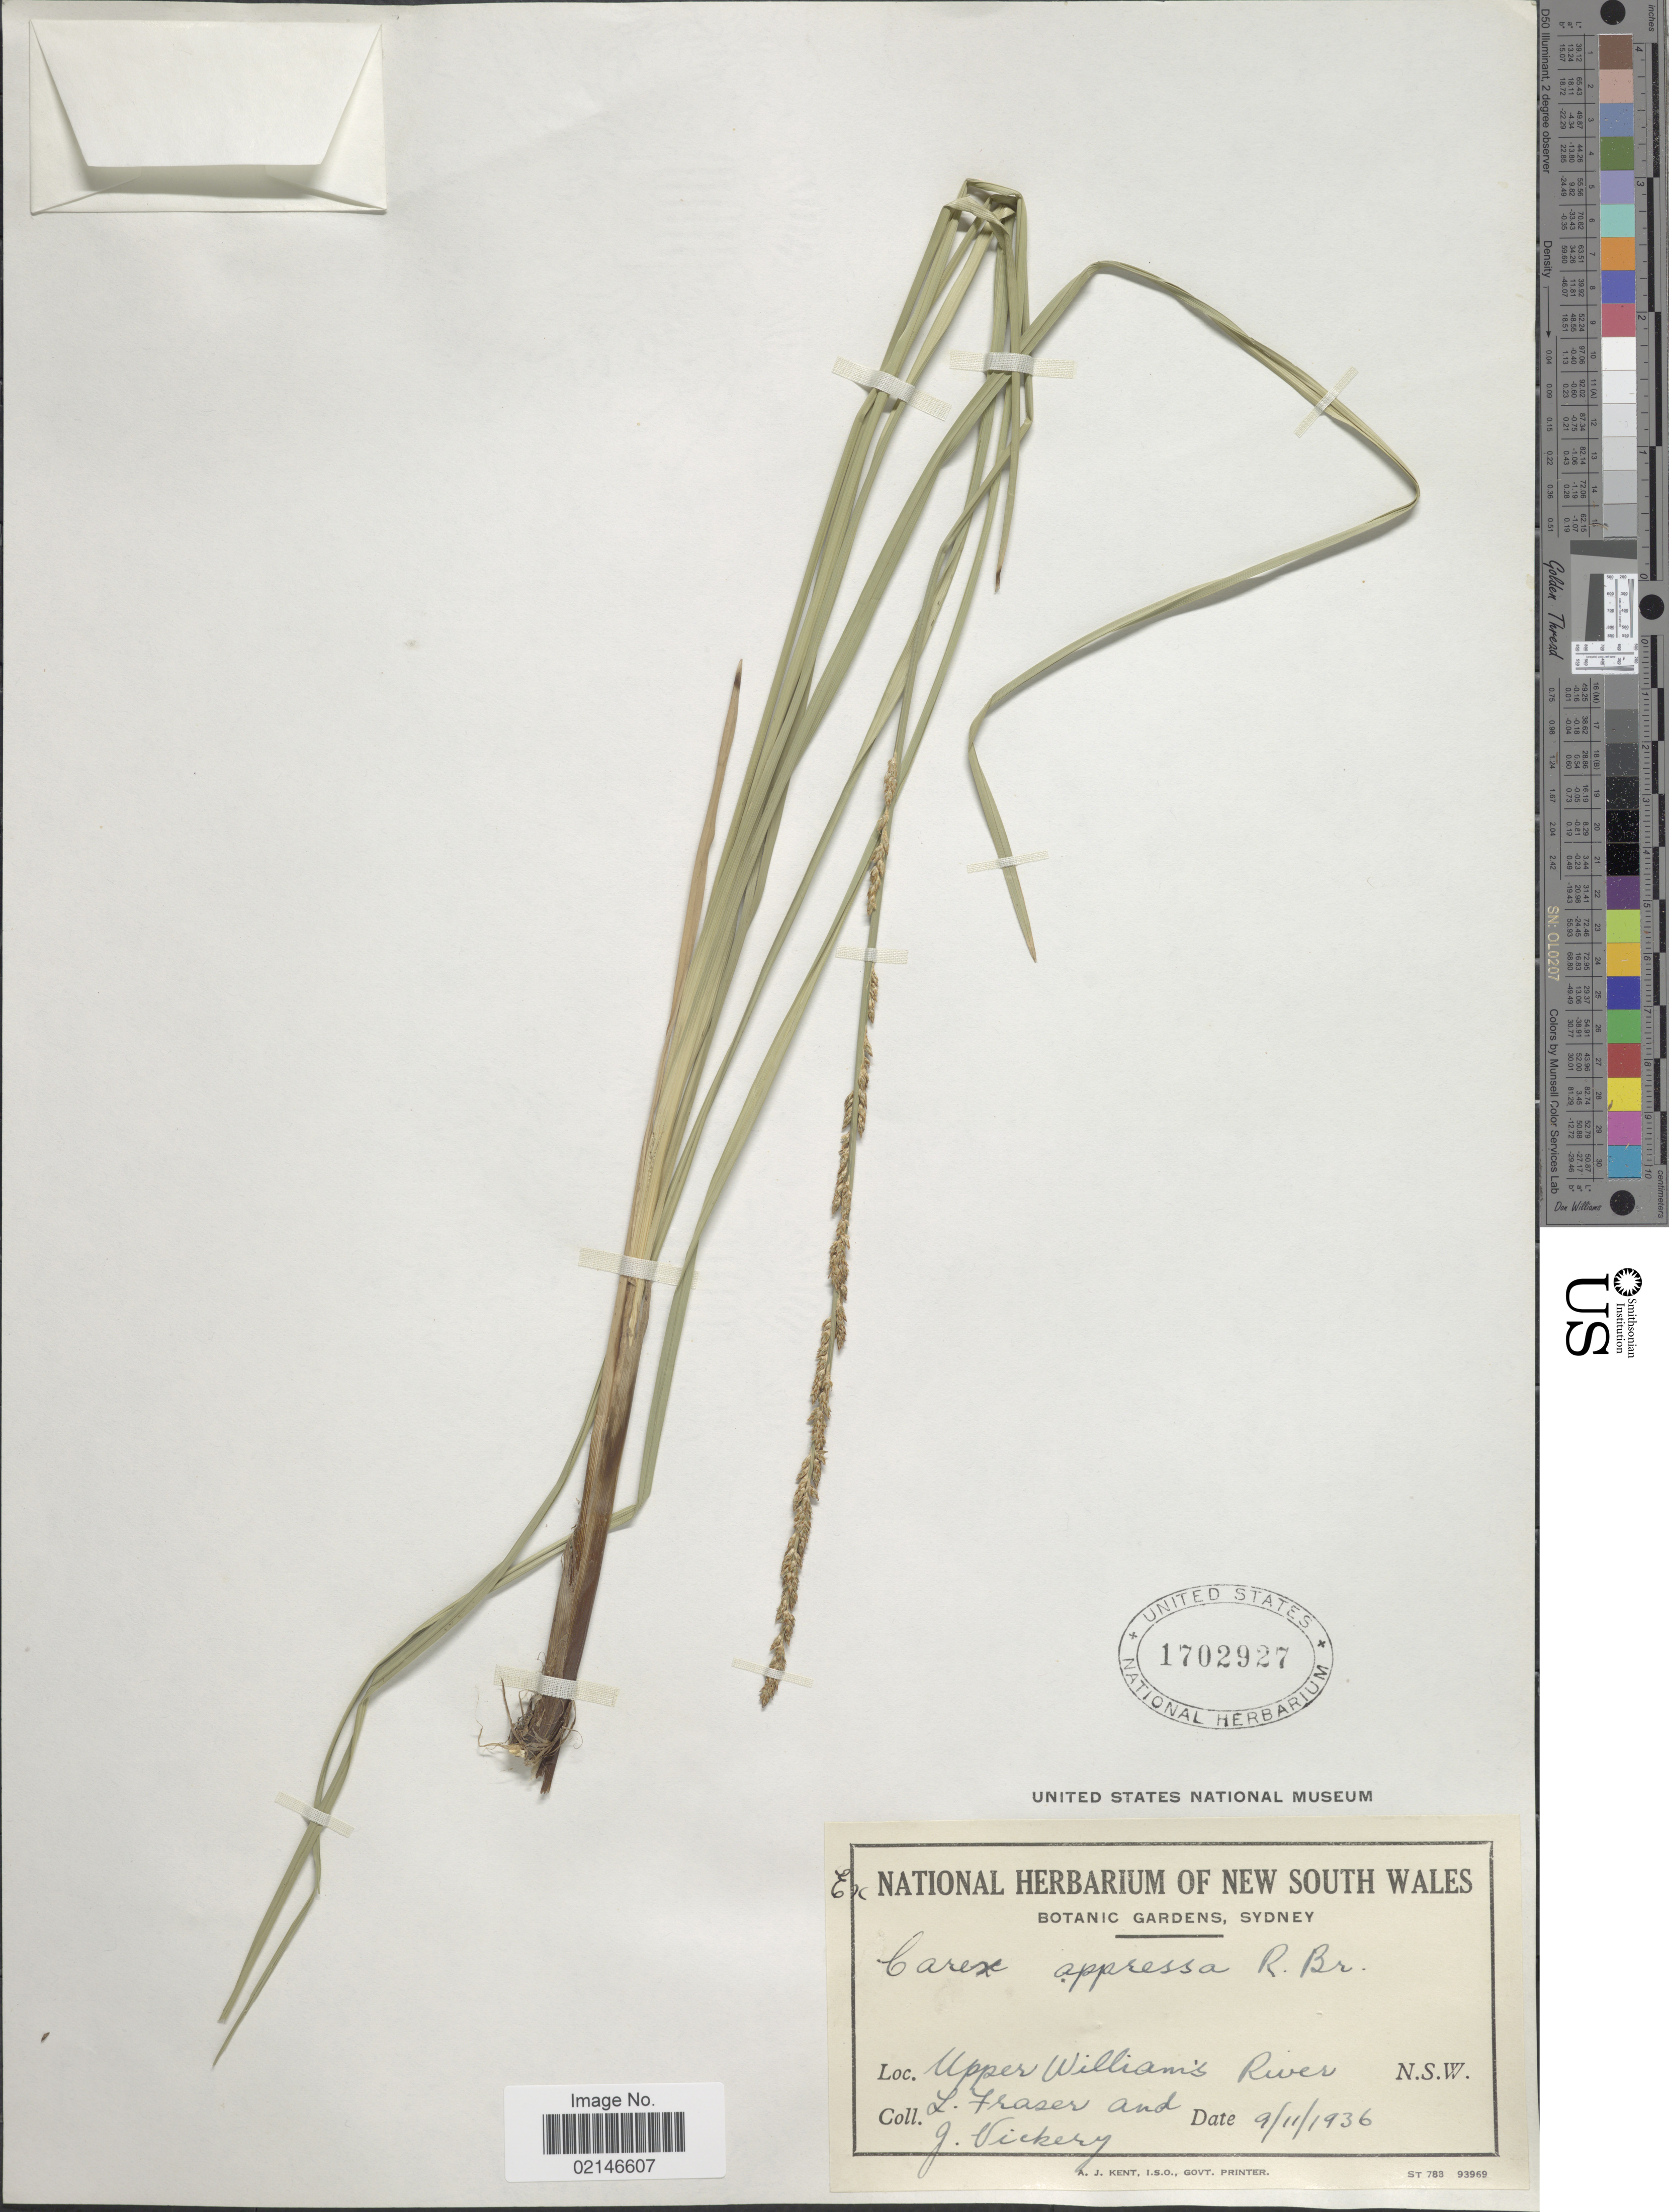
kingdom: Plantae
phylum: Tracheophyta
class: Liliopsida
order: Poales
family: Cyperaceae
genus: Carex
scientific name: Carex appressa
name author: R. Br.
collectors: L. Fraser & J. Vickery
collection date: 1936-11-09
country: Australia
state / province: New South Wales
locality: Upper Williams River, N.S.W.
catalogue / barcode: US 1702927